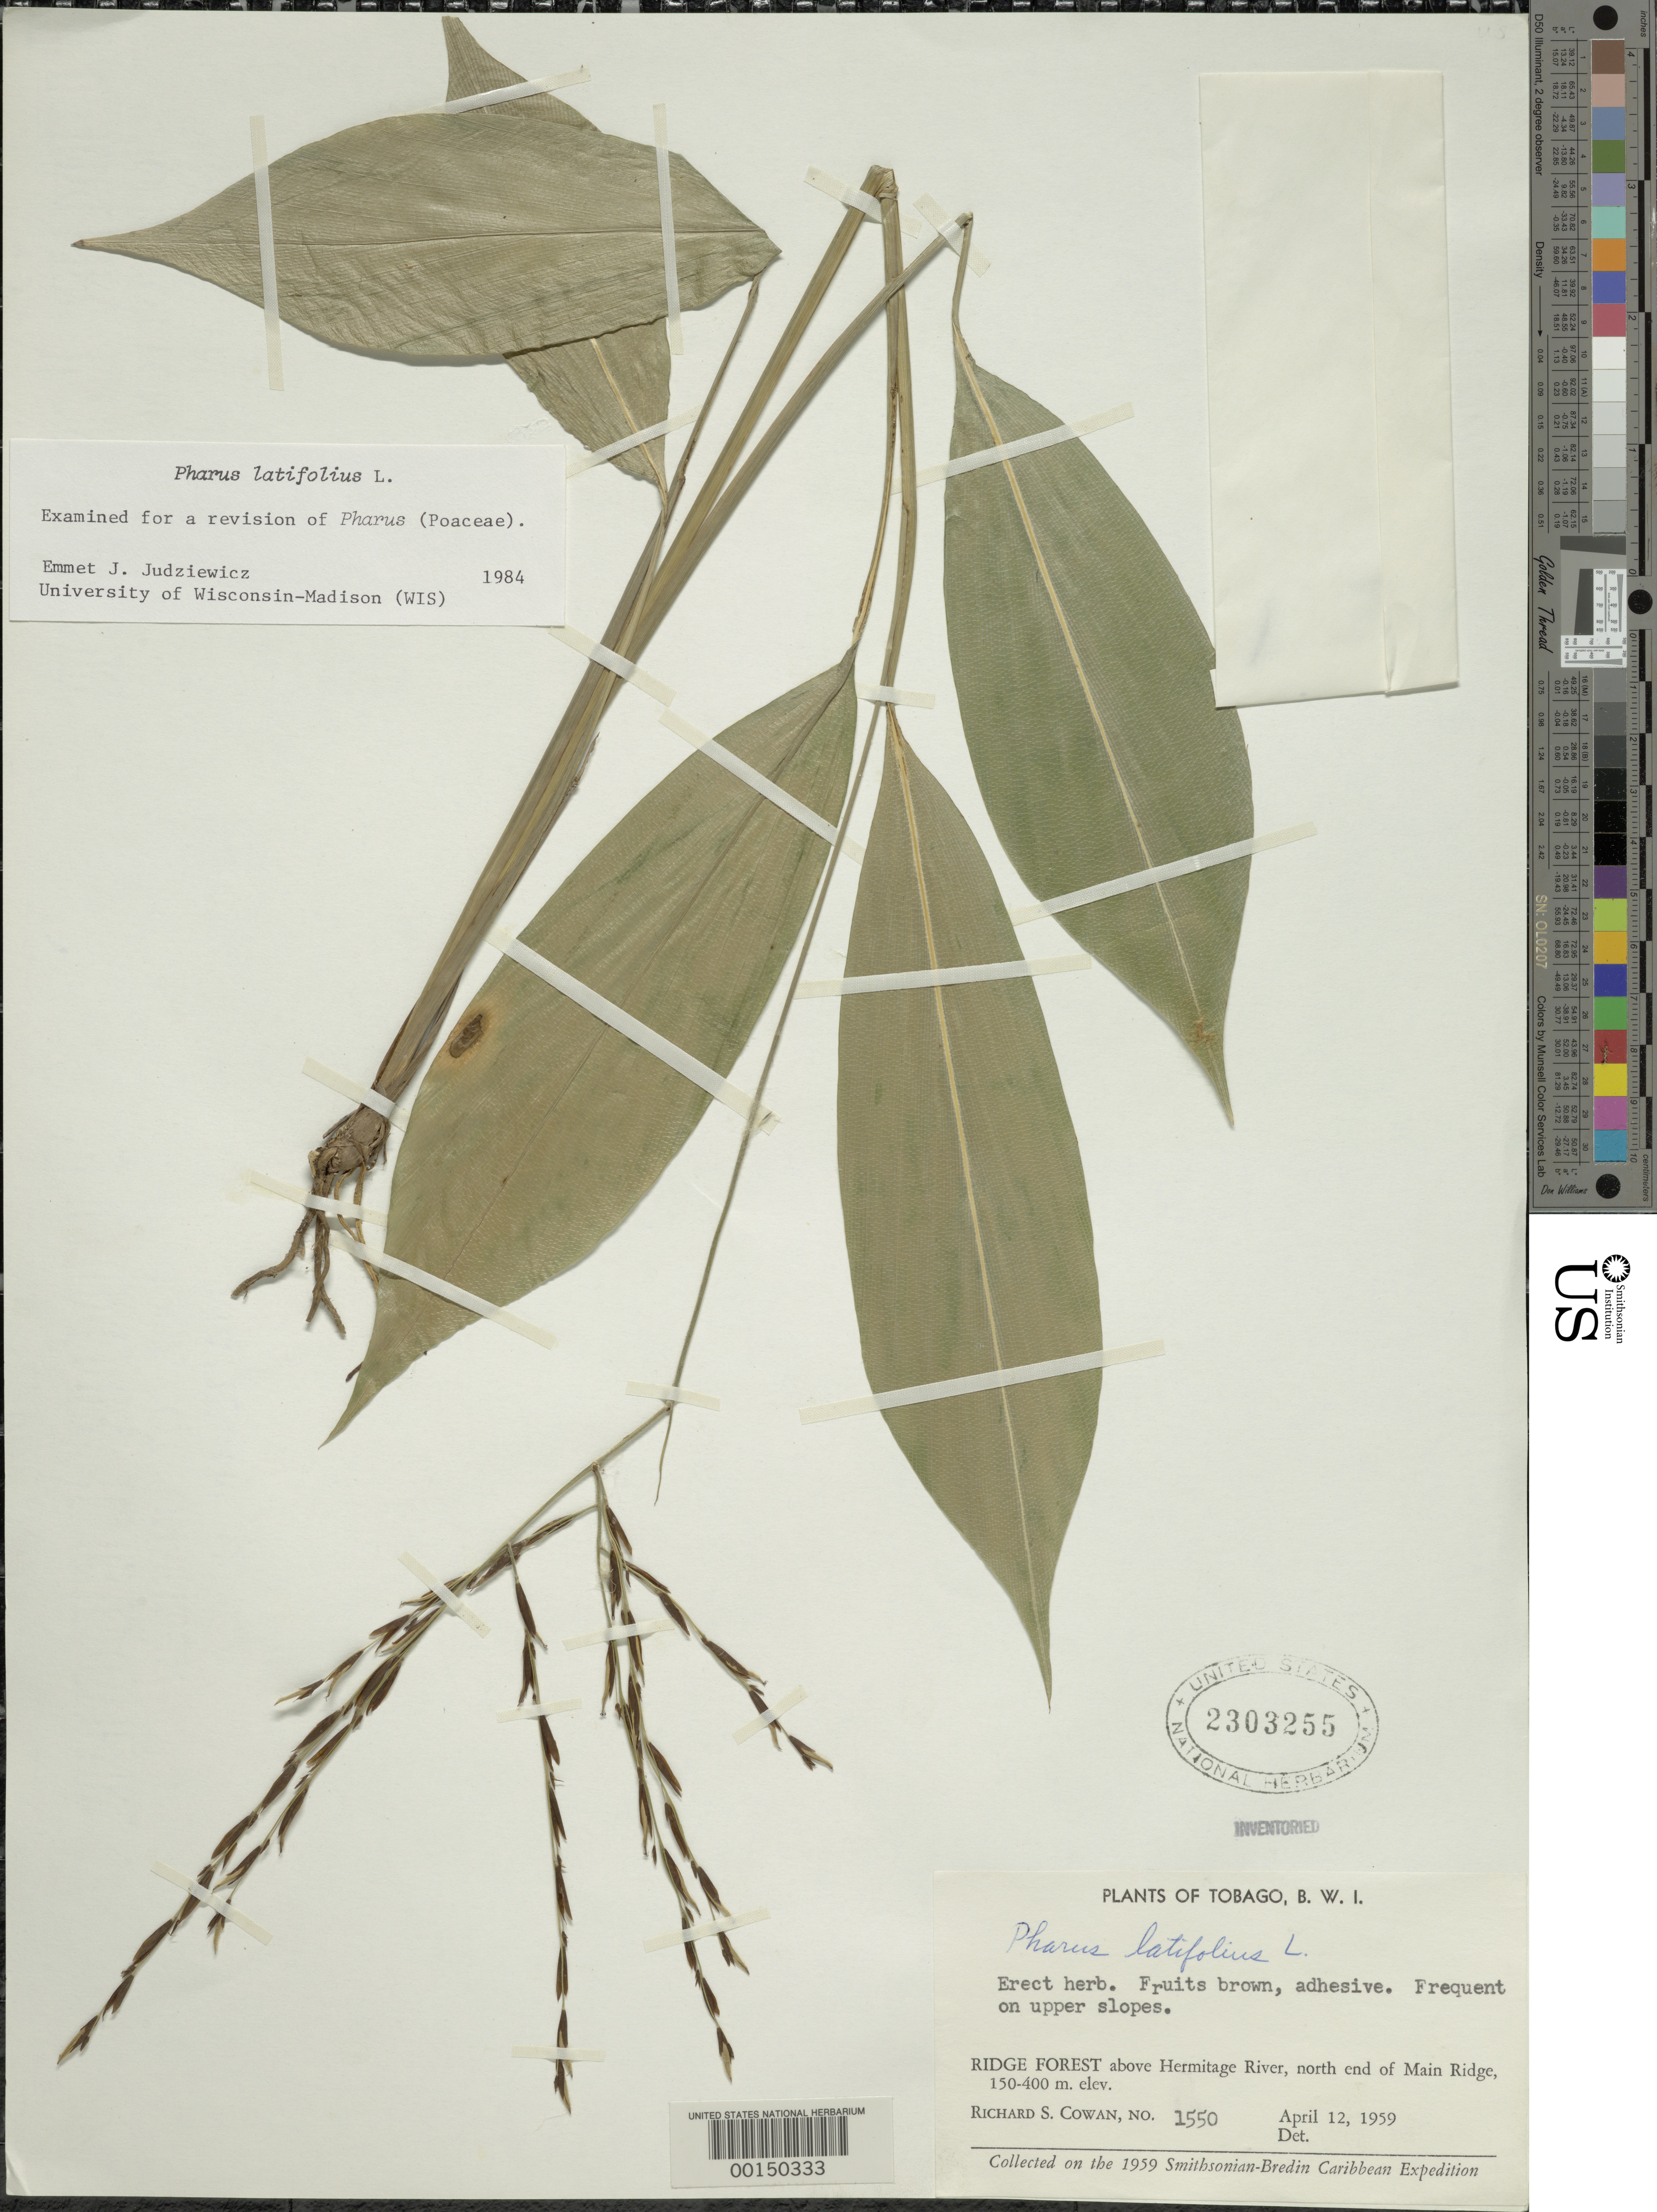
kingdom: Plantae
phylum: Tracheophyta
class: Liliopsida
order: Poales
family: Poaceae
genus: Pharus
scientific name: Pharus latifolius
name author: L.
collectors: R. S. Cowan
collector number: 1550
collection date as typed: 12 Apr 1959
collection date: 1959-04-12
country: Trinidad and Tobago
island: Tobago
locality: Hermitage river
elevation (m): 150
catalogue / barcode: US 2303255